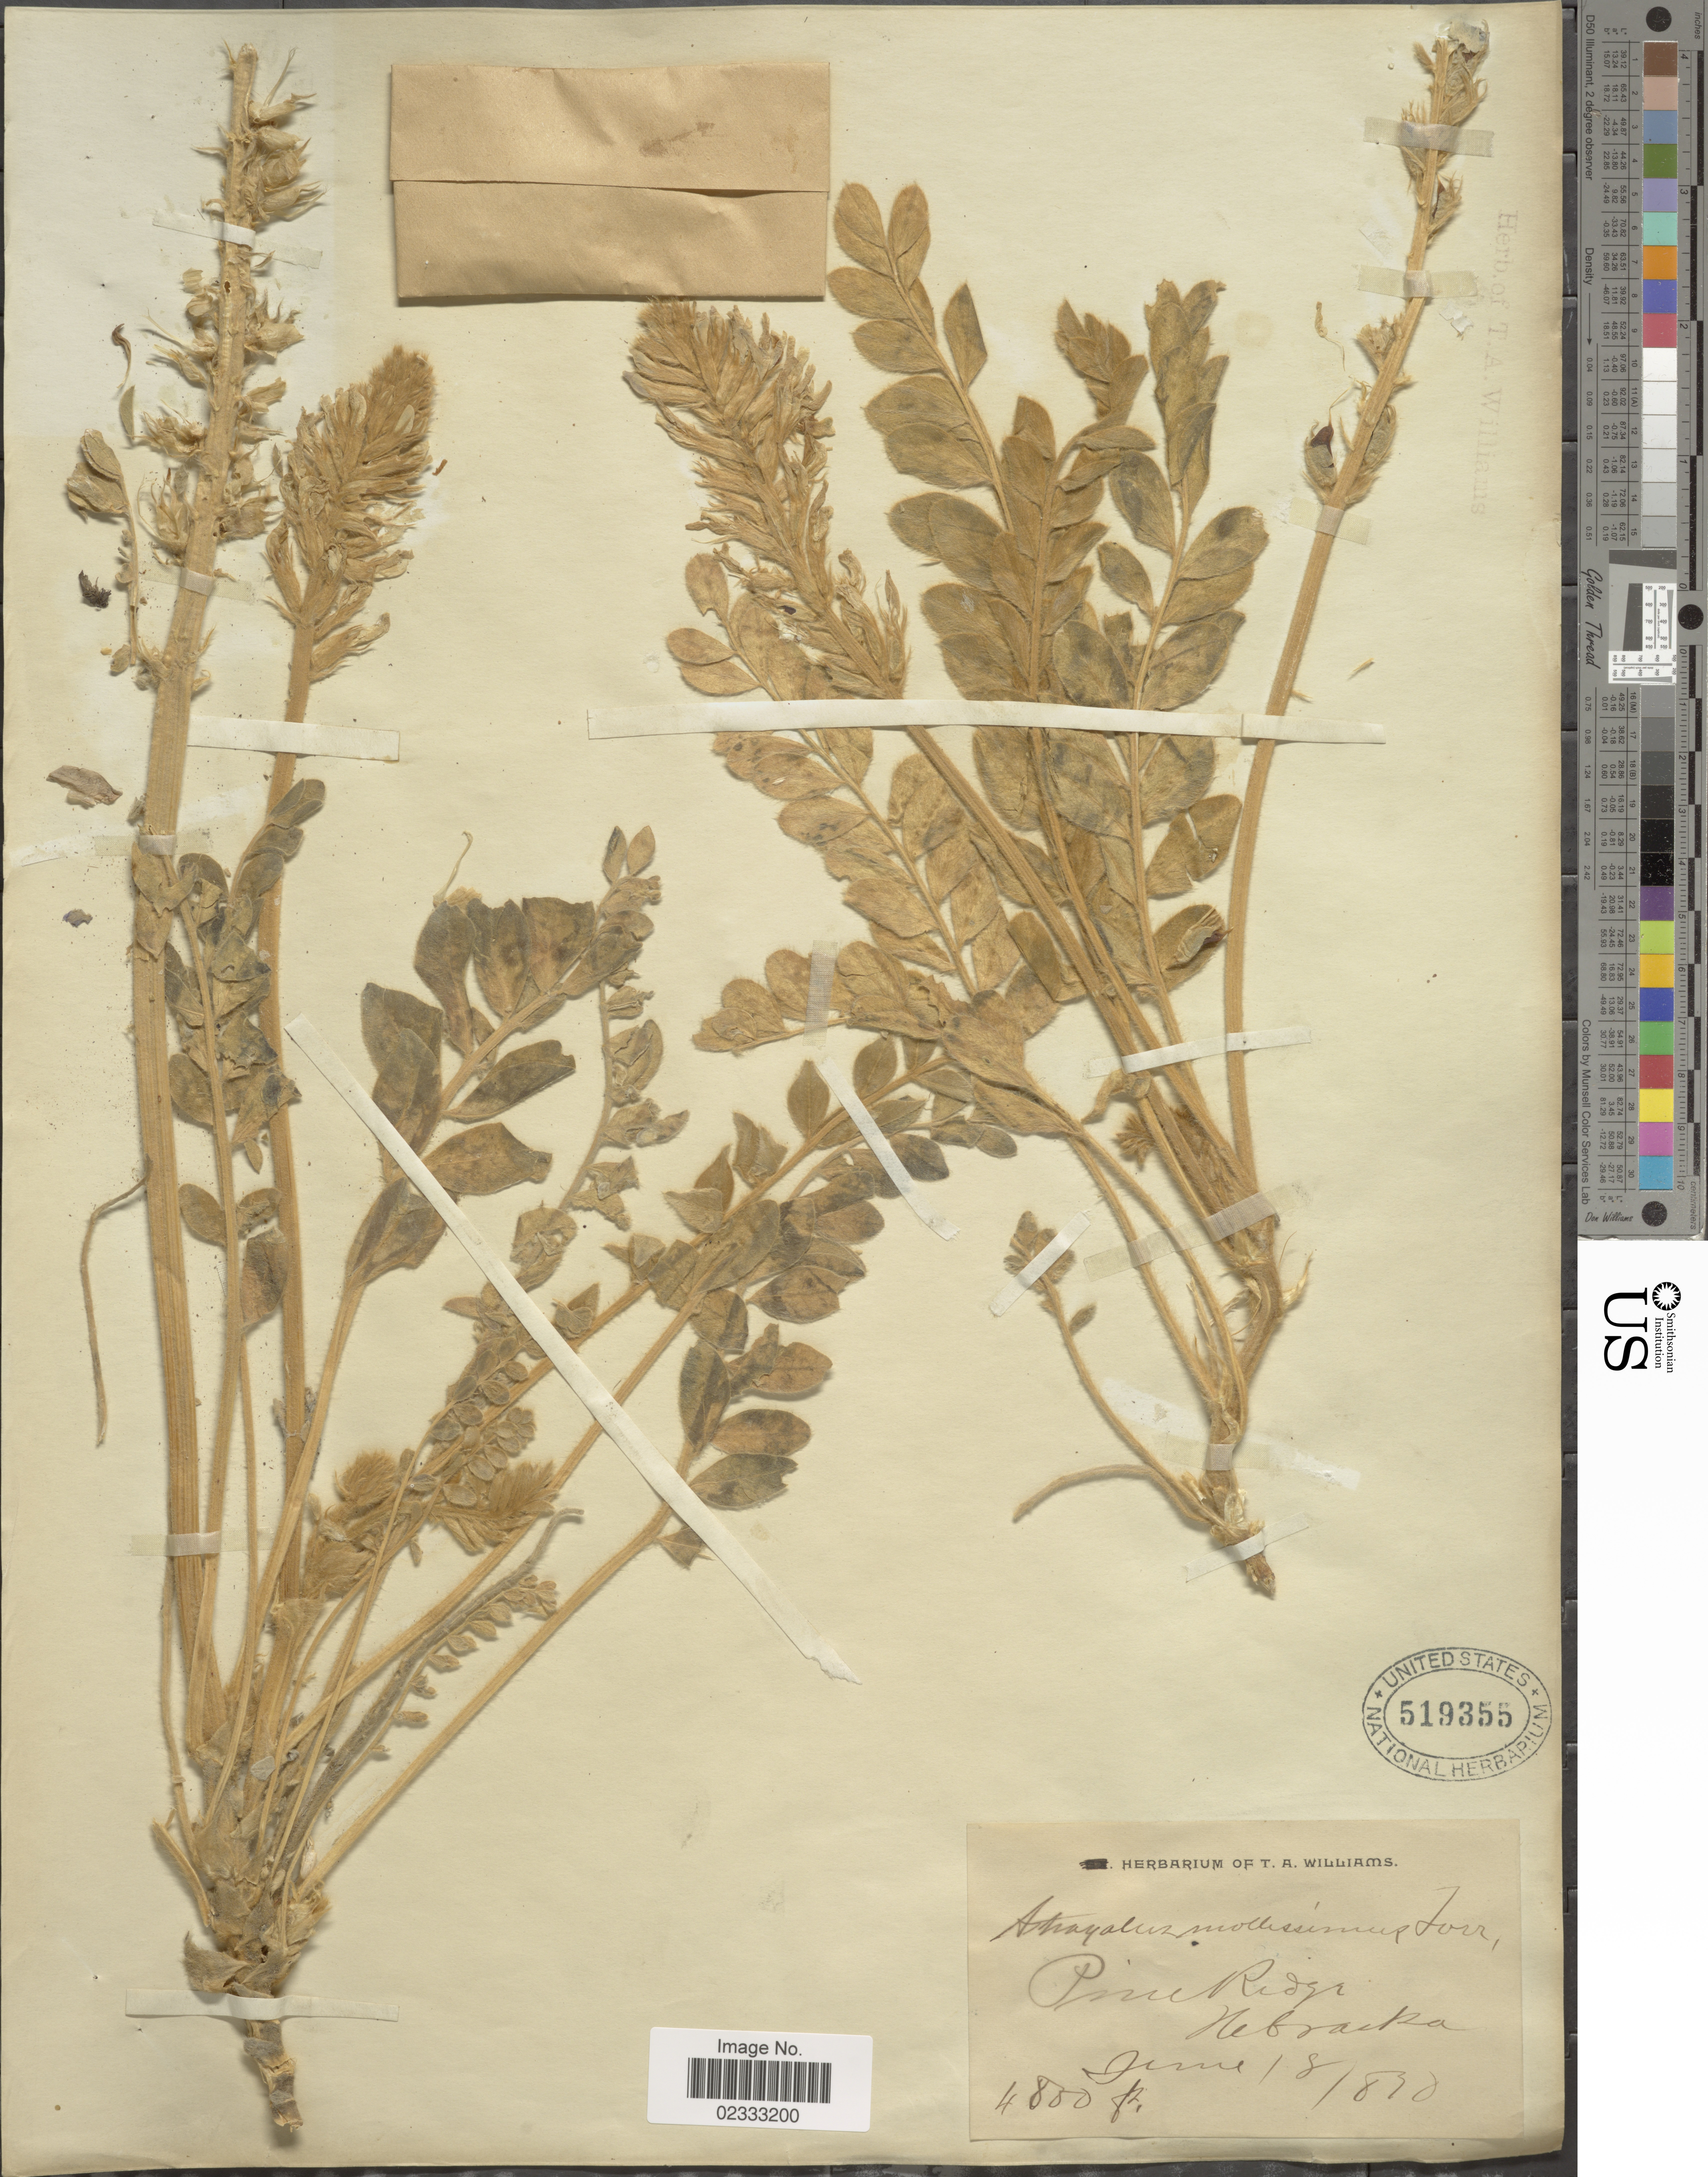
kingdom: Plantae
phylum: Tracheophyta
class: Magnoliopsida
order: Fabales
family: Fabaceae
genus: Astragalus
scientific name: Astragalus mollissimus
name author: Torr.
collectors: ex herb. Thos. A. Williams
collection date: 1830-06-18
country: United States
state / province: Nebraska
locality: Pine Ridge, Nebraska.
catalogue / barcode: US 519355